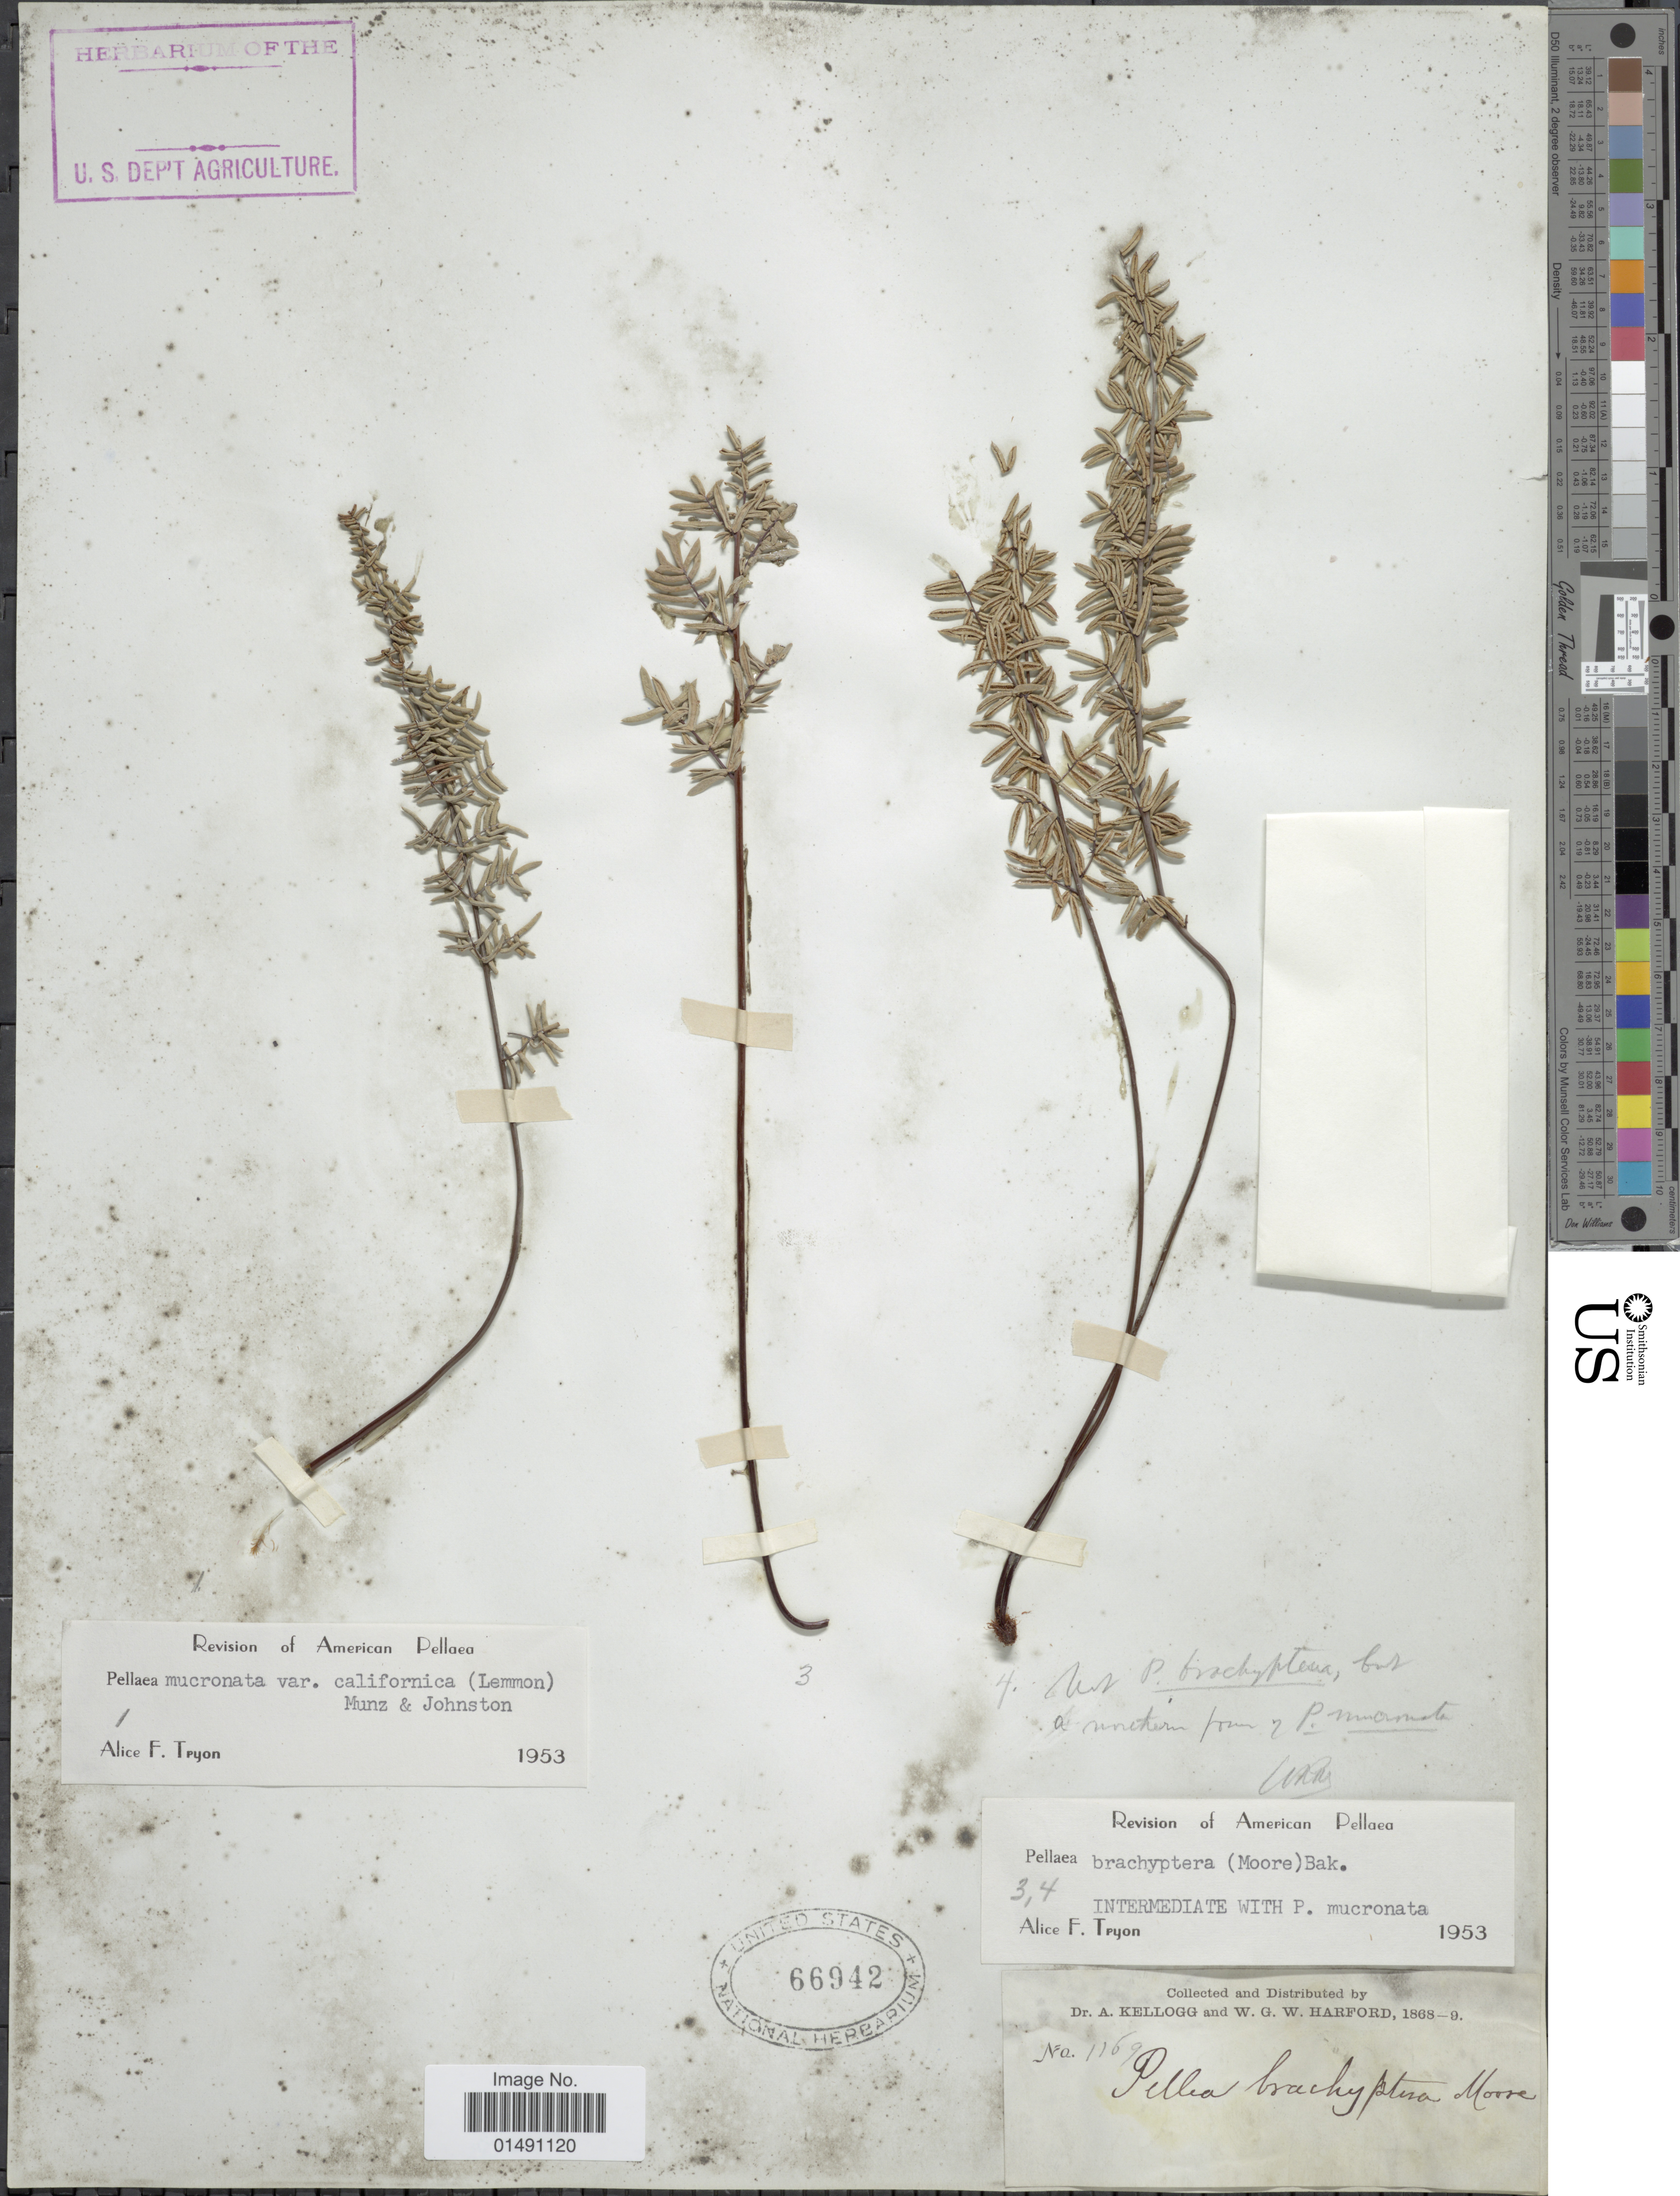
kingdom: Plantae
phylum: Tracheophyta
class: Polypodiopsida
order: Polypodiales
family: Pteridaceae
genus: Pellaea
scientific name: Pellaea brachyptera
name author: (T. Moore) Baker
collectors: A. Kellog & W. G. W. Harford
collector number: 1169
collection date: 1868/1869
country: United States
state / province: California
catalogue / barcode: US 66942